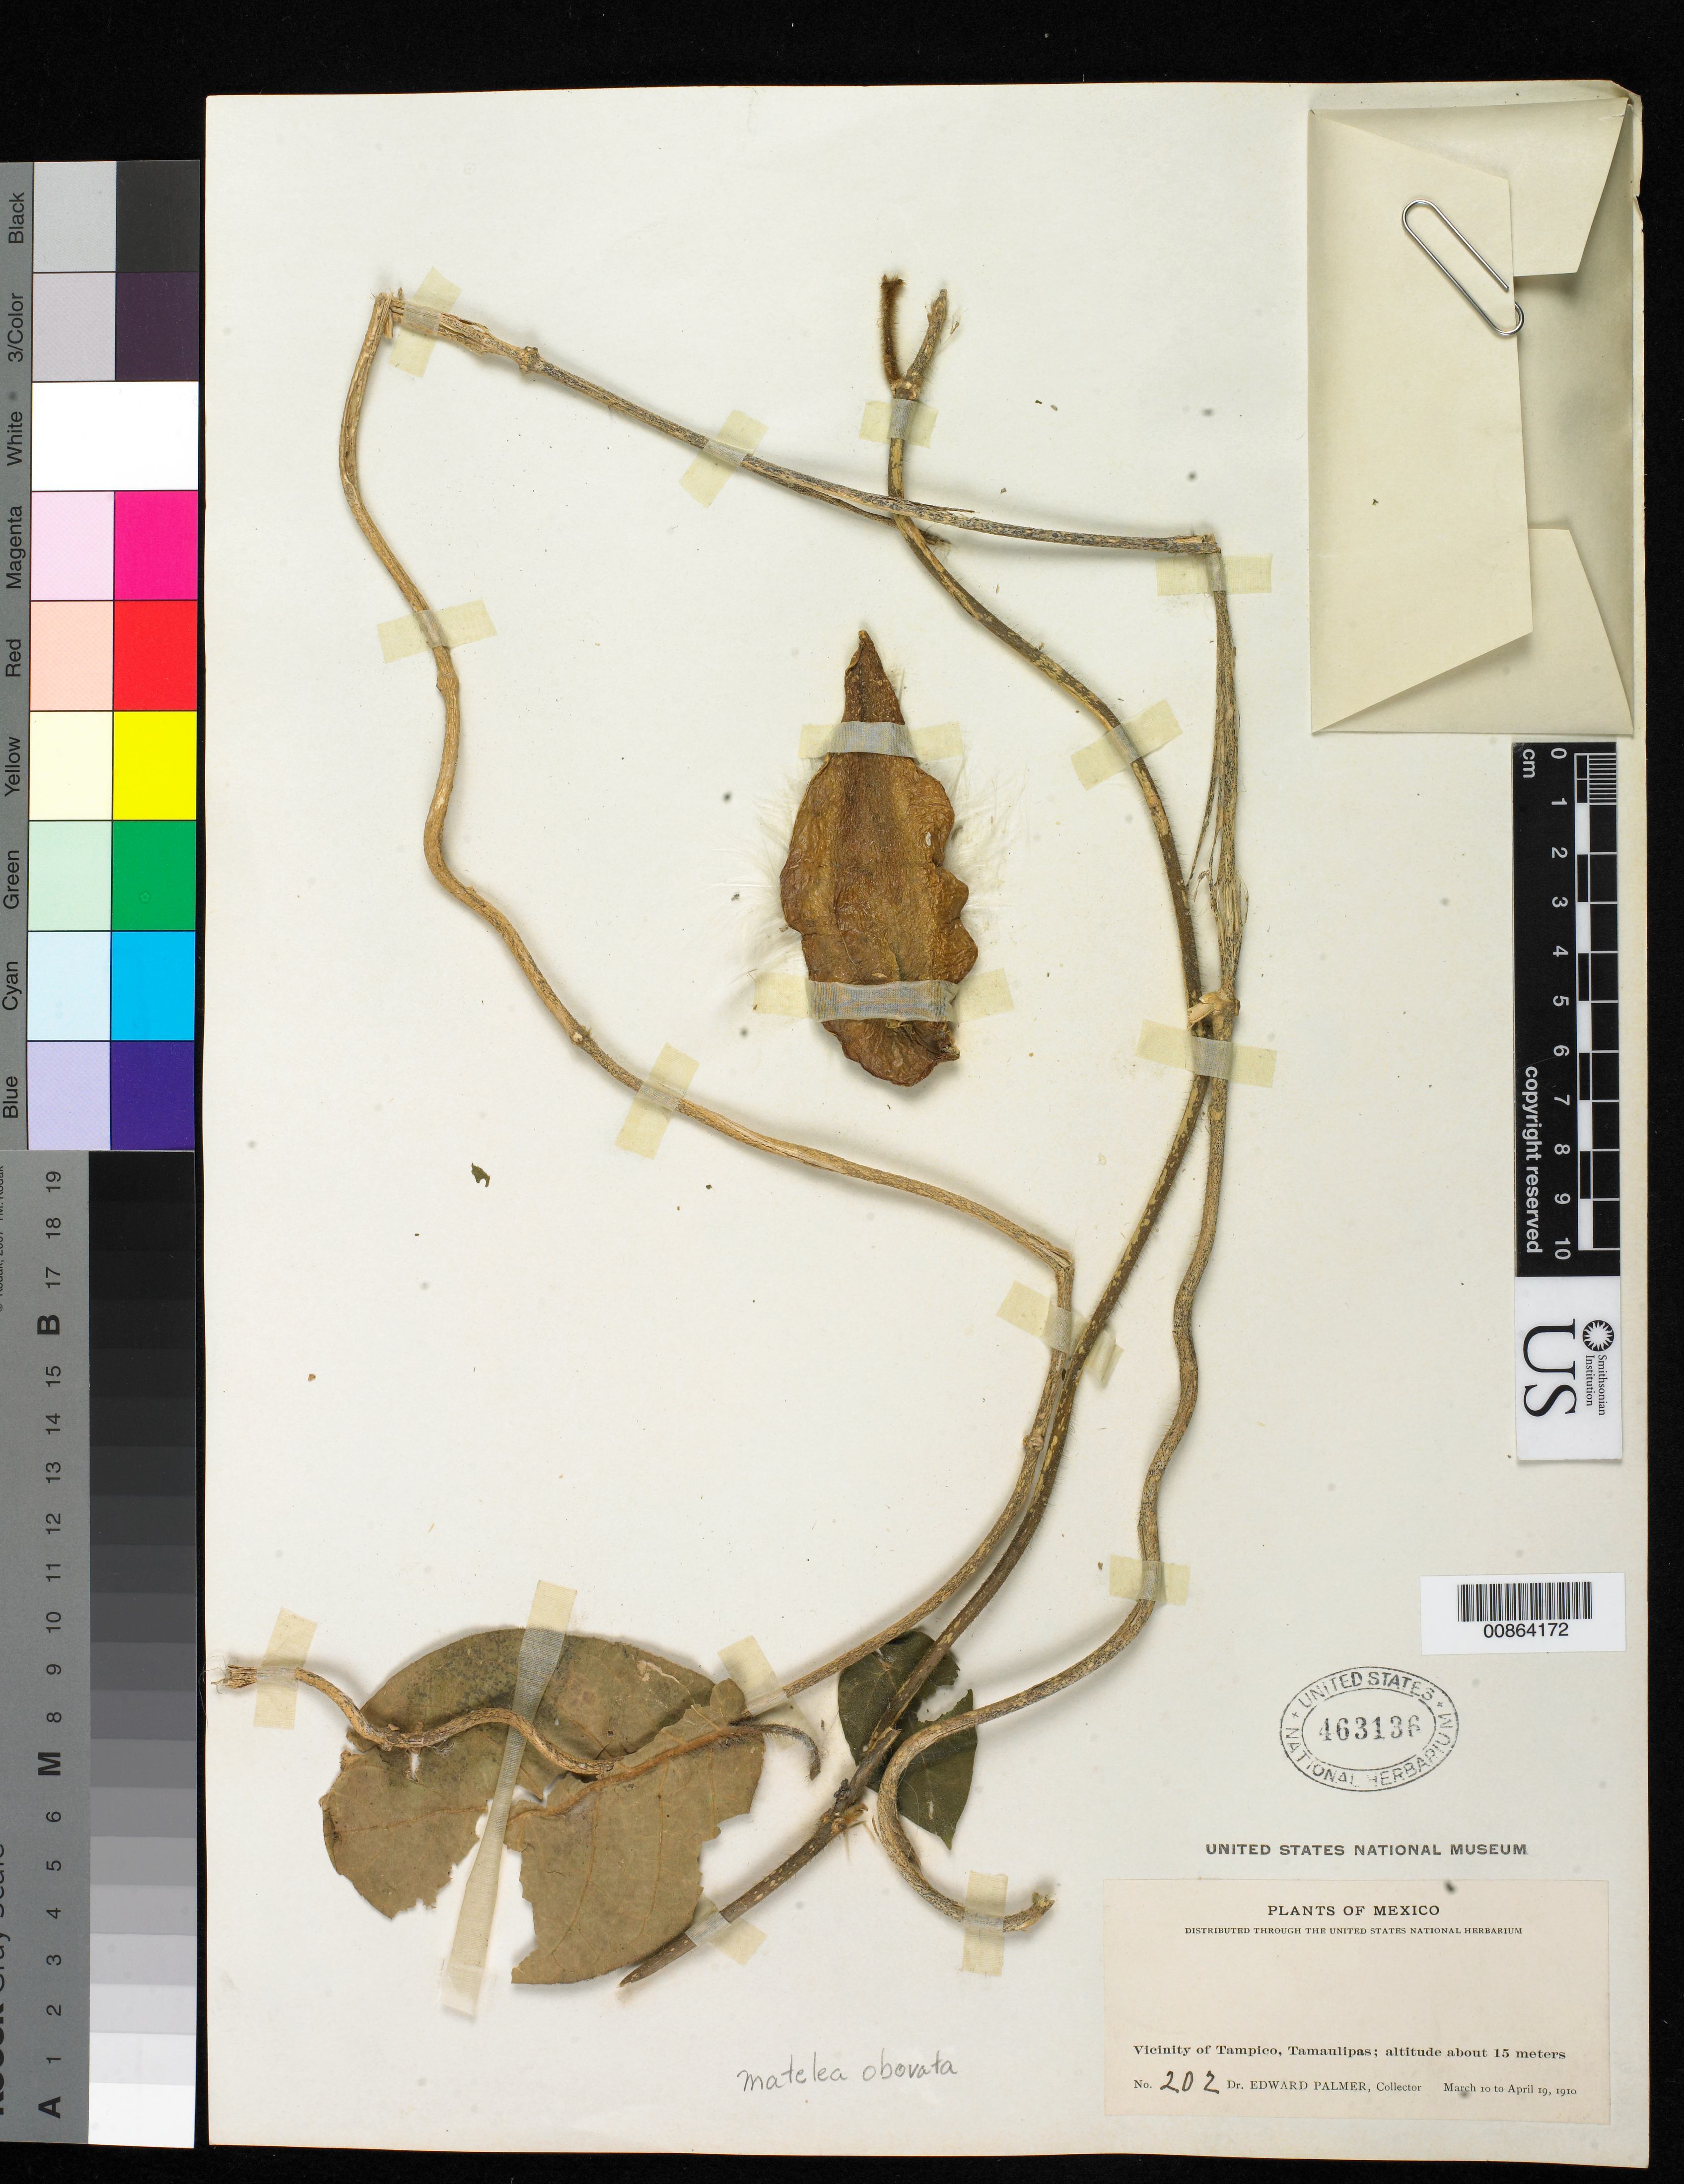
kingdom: Plantae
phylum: Tracheophyta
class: Magnoliopsida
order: Gentianales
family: Apocynaceae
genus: Matelea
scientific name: Matelea obovata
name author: (Kunth) Woodson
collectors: E. Palmer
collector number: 202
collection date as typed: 10 Mar 1910 to 19 Apr 1910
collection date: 1910-03-10/1910-04-19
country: Mexico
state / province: Tamaulipas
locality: Vicinity of Tampico, Tamaulipas.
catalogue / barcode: US 463136